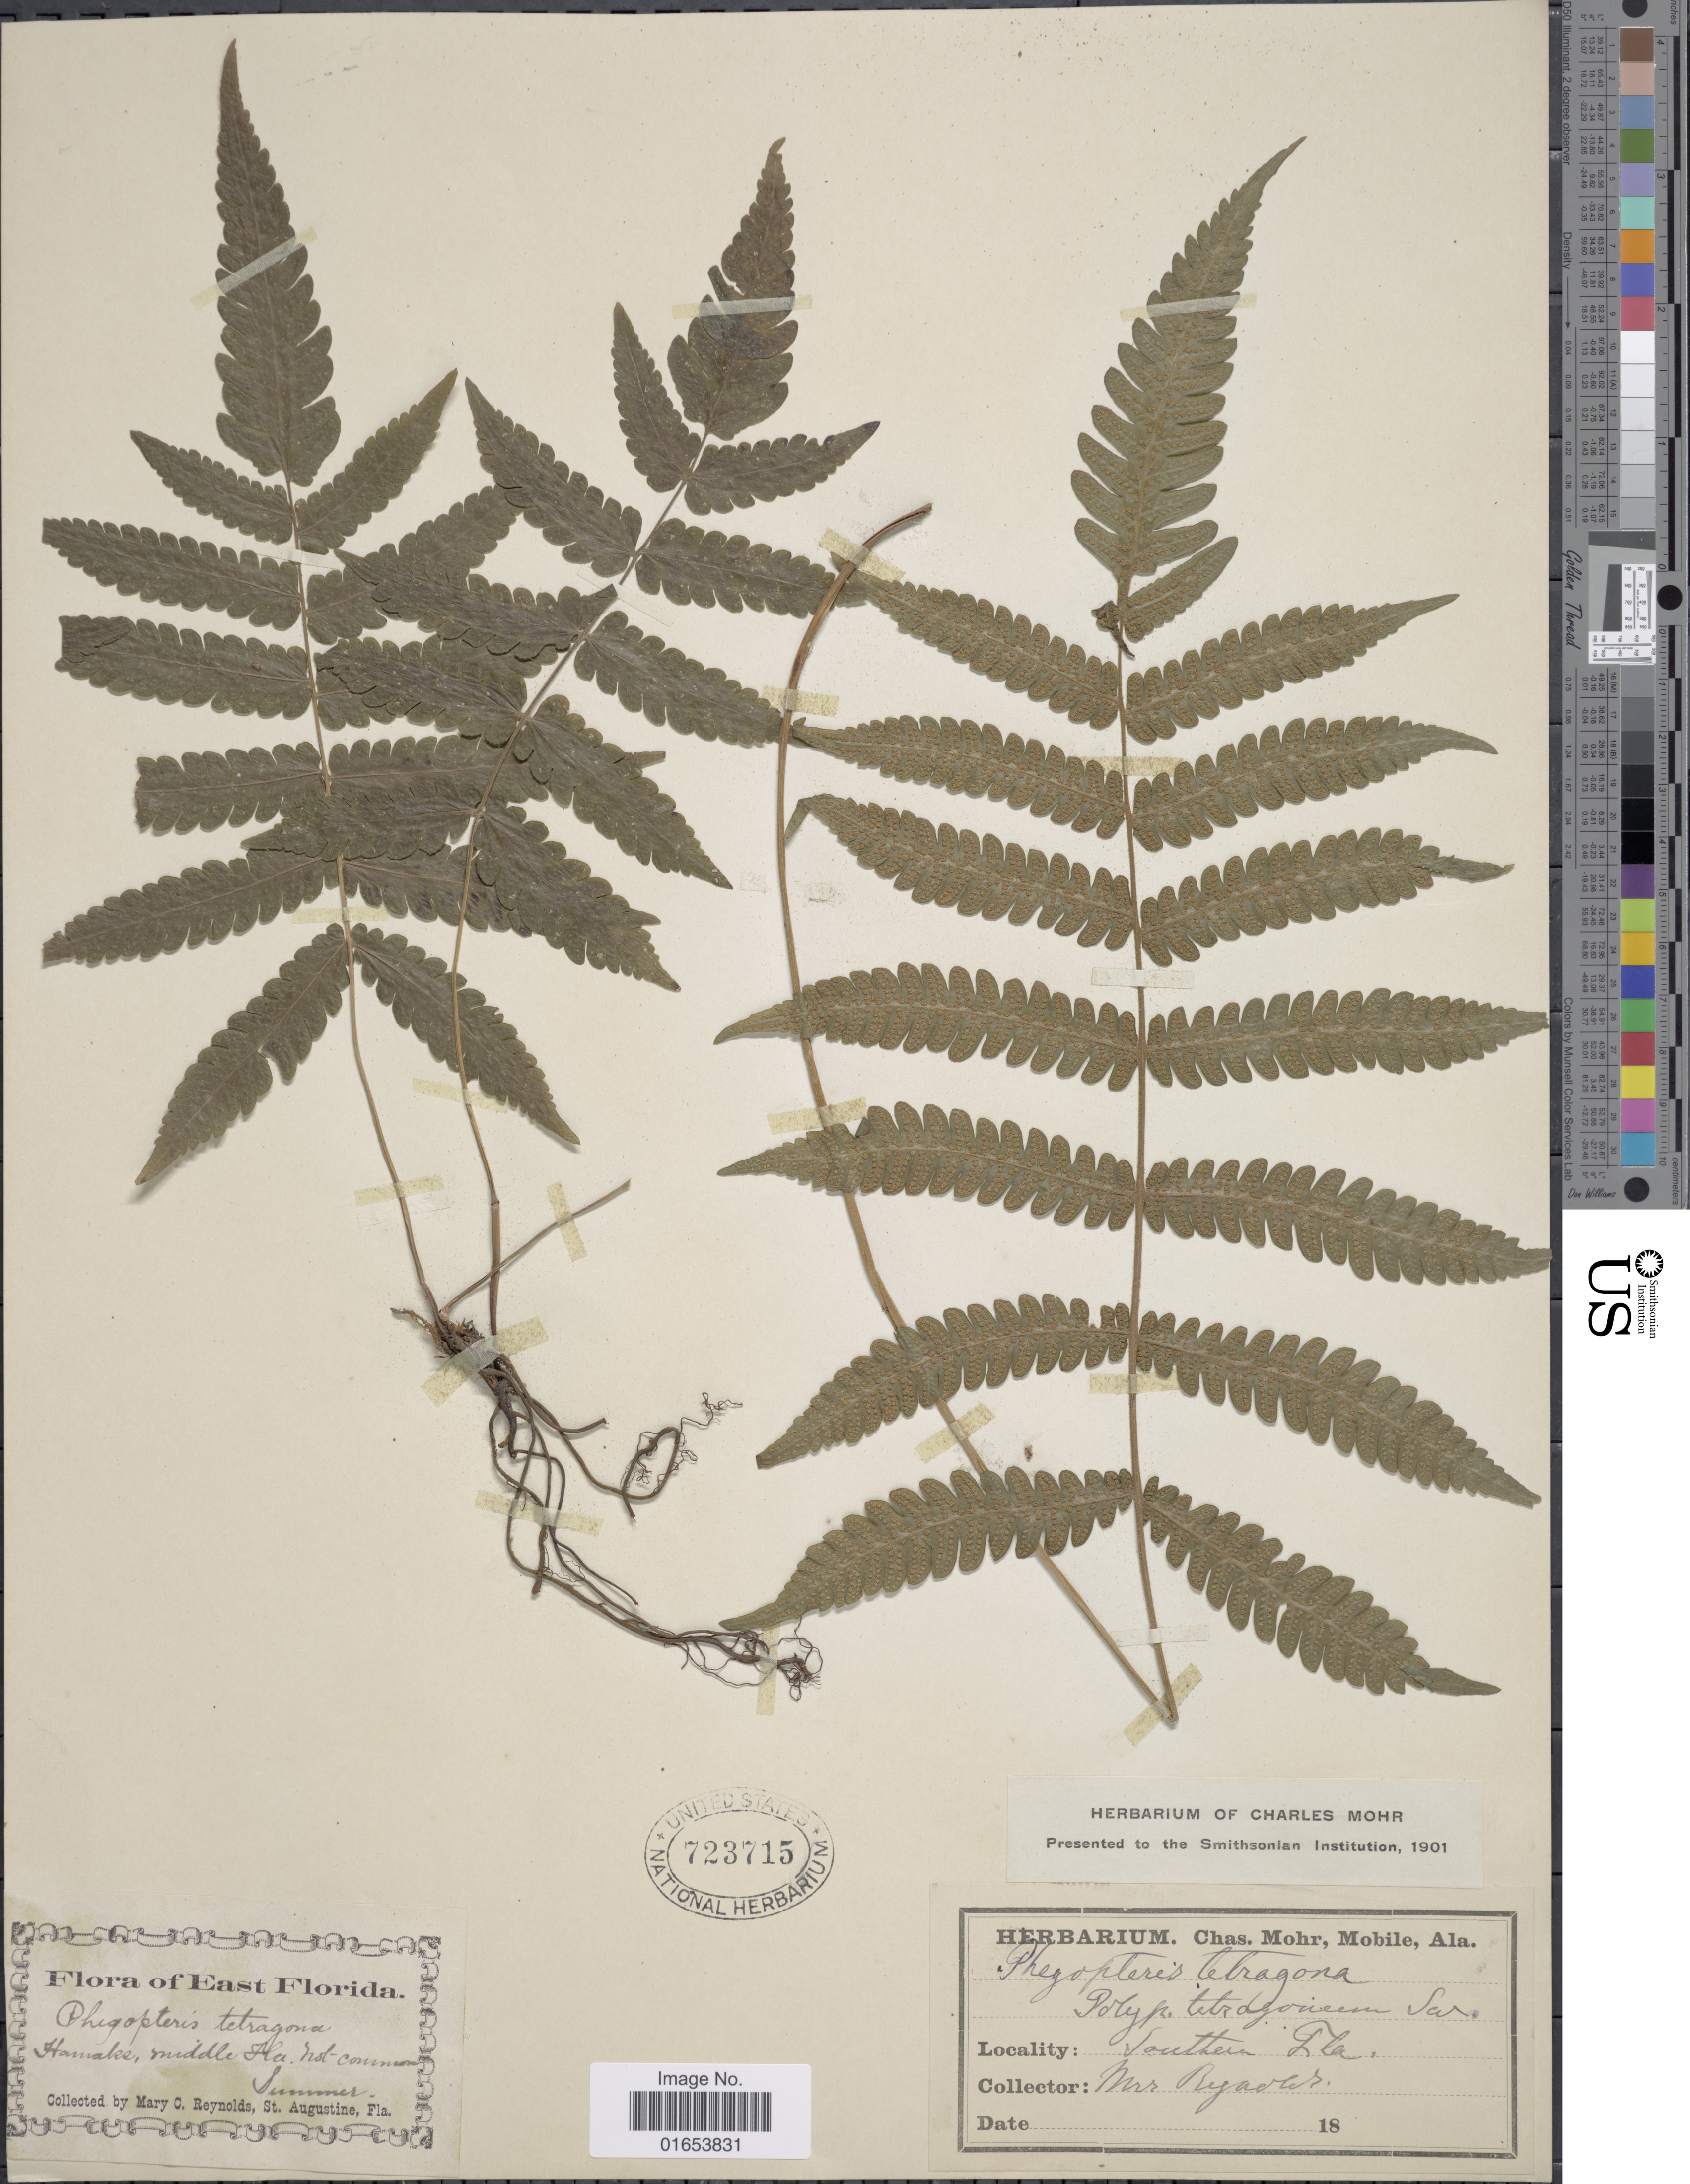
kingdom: Plantae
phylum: Tracheophyta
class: Polypodiopsida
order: Polypodiales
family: Thelypteridaceae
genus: Goniopteris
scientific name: Goniopteris subtetragona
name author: (Link) Vareschi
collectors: M. Reynolds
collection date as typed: Summer 18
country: United States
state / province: Florida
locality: St. Augustine, Southern Fla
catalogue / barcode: US 723715